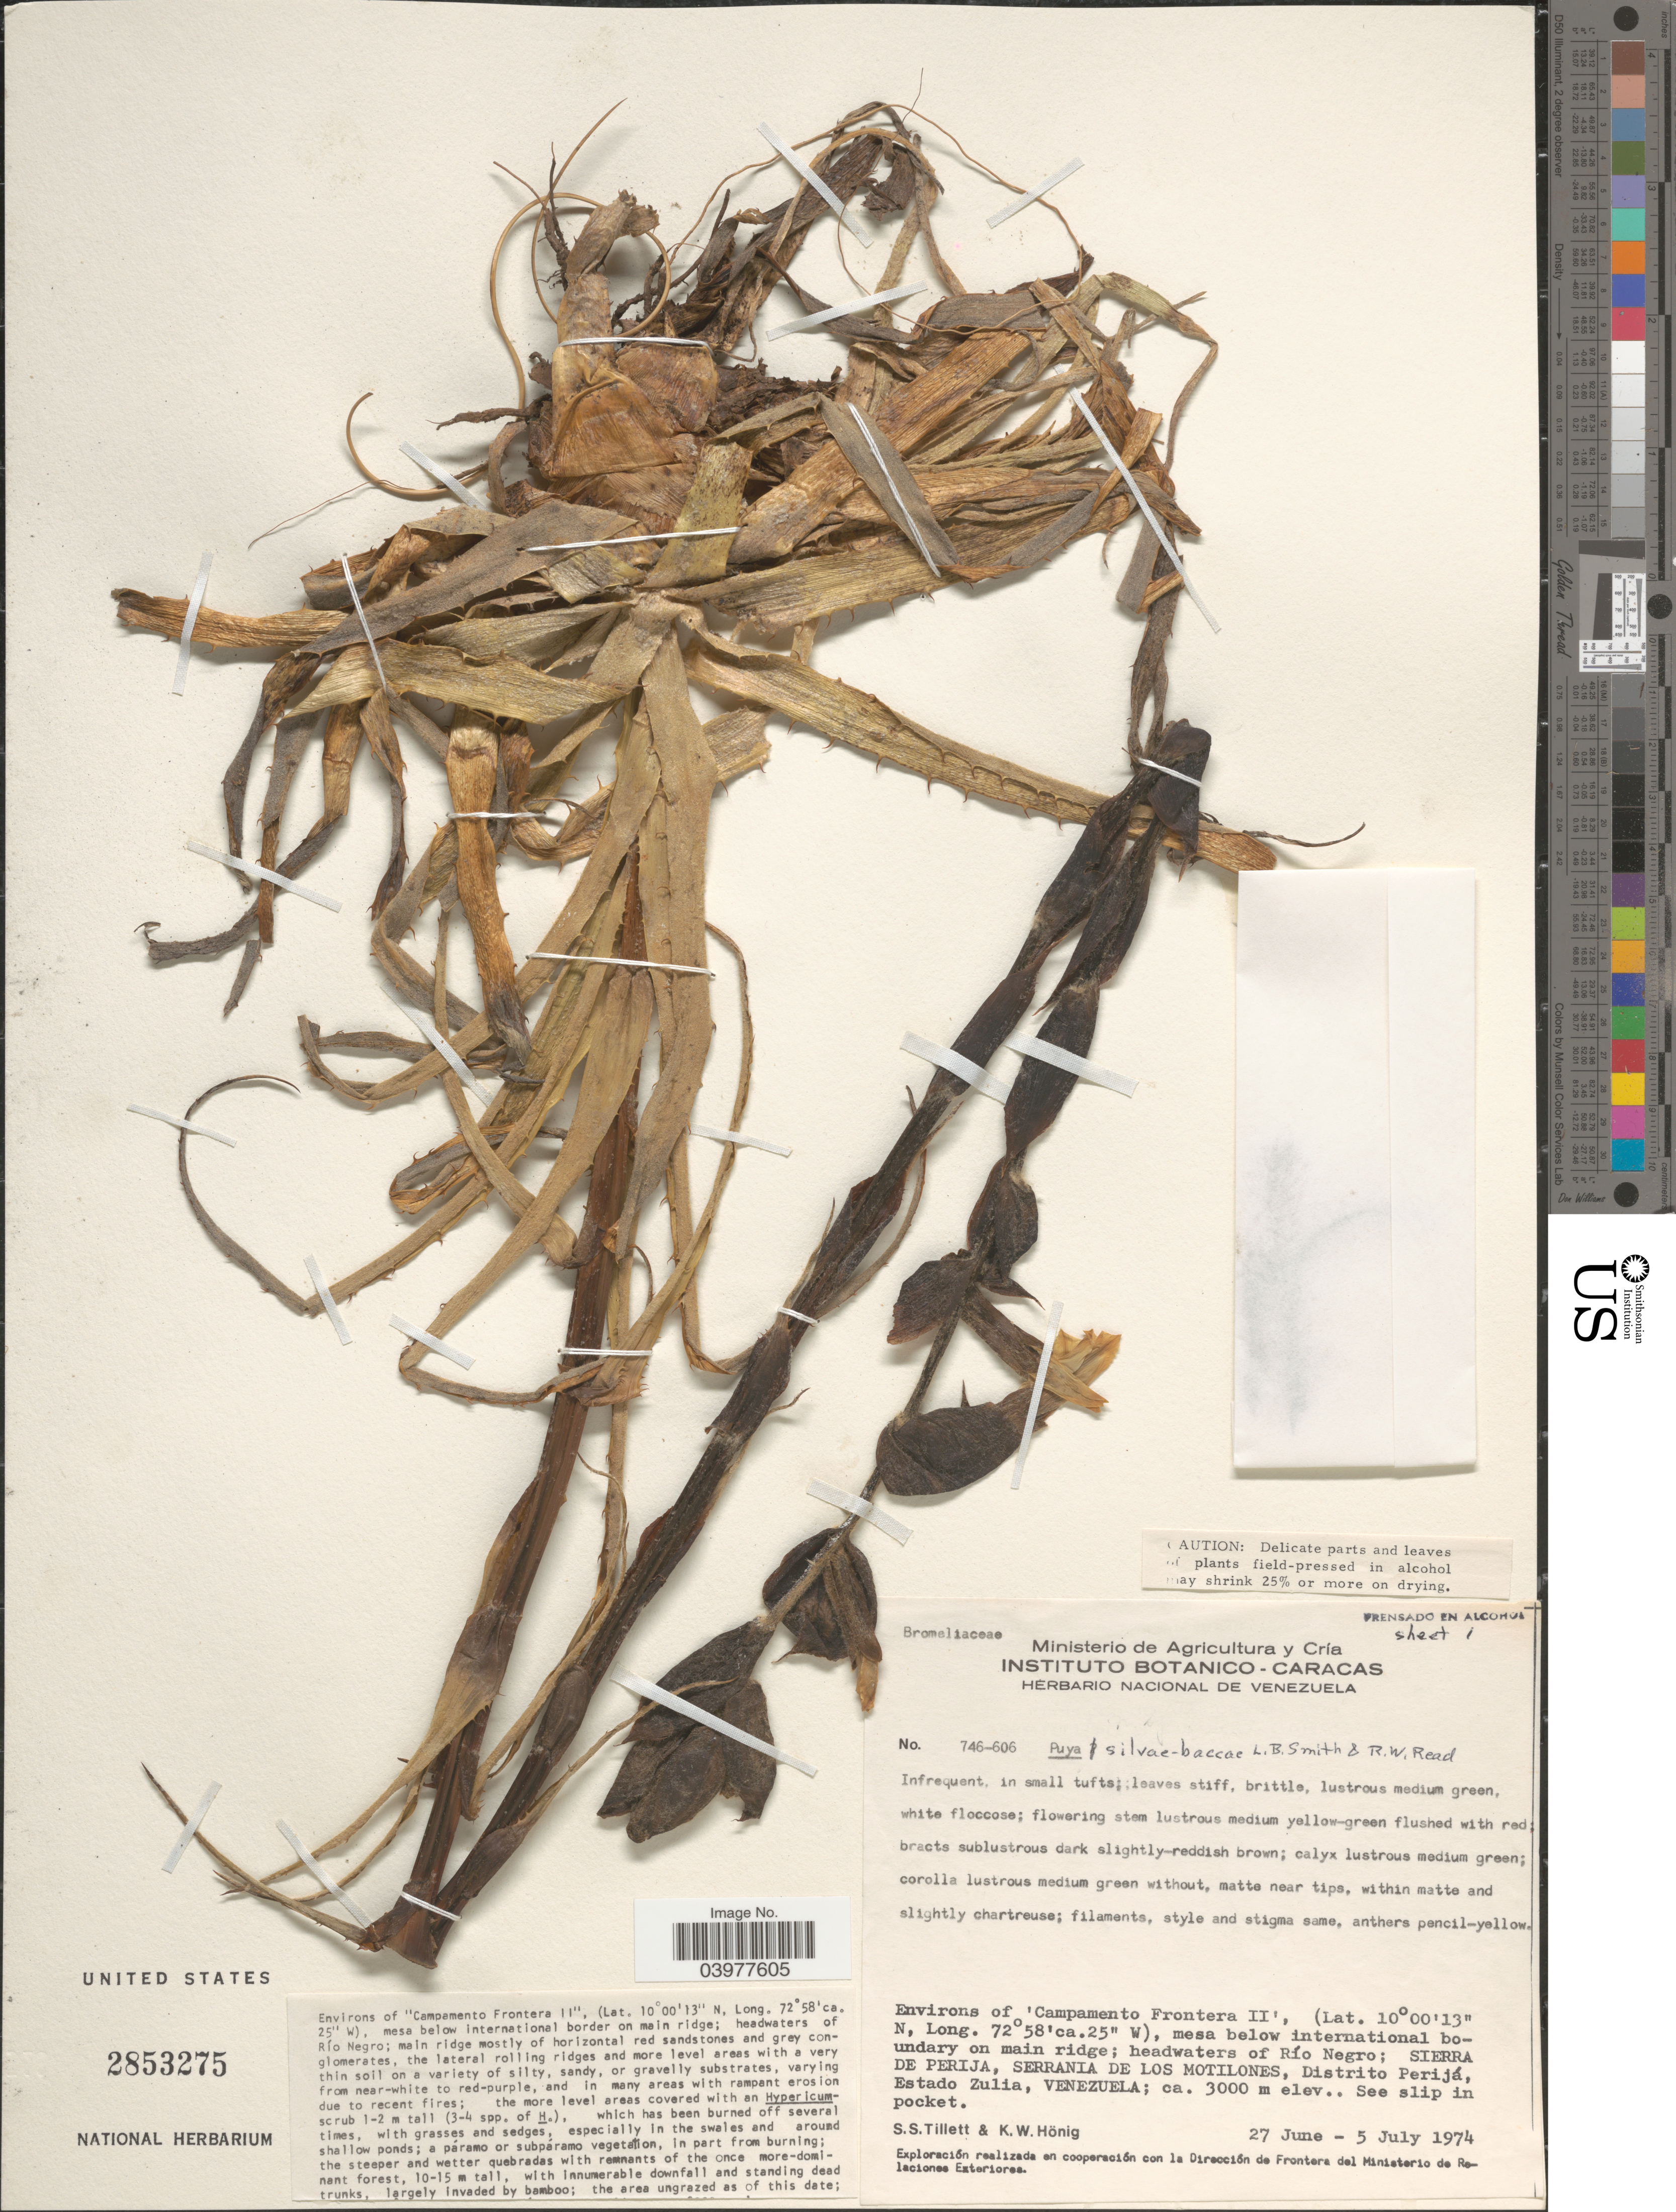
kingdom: Plantae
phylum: Tracheophyta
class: Liliopsida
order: Poales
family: Bromeliaceae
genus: Puya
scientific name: Puya silvae-baccae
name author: L.B. Sm. & Read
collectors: S. S. Tillett & K. Hönig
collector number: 746-606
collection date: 1974-06-27/1974-07-05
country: Venezuela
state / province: Zulia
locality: Environs of 'Campamento Frontera II', mesa below international boundary on main ridge; headwaters of Río Negro; Sierra de Perija, Serrania de los Motilones, Distrito Perijá.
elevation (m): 3000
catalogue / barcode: US 2853275